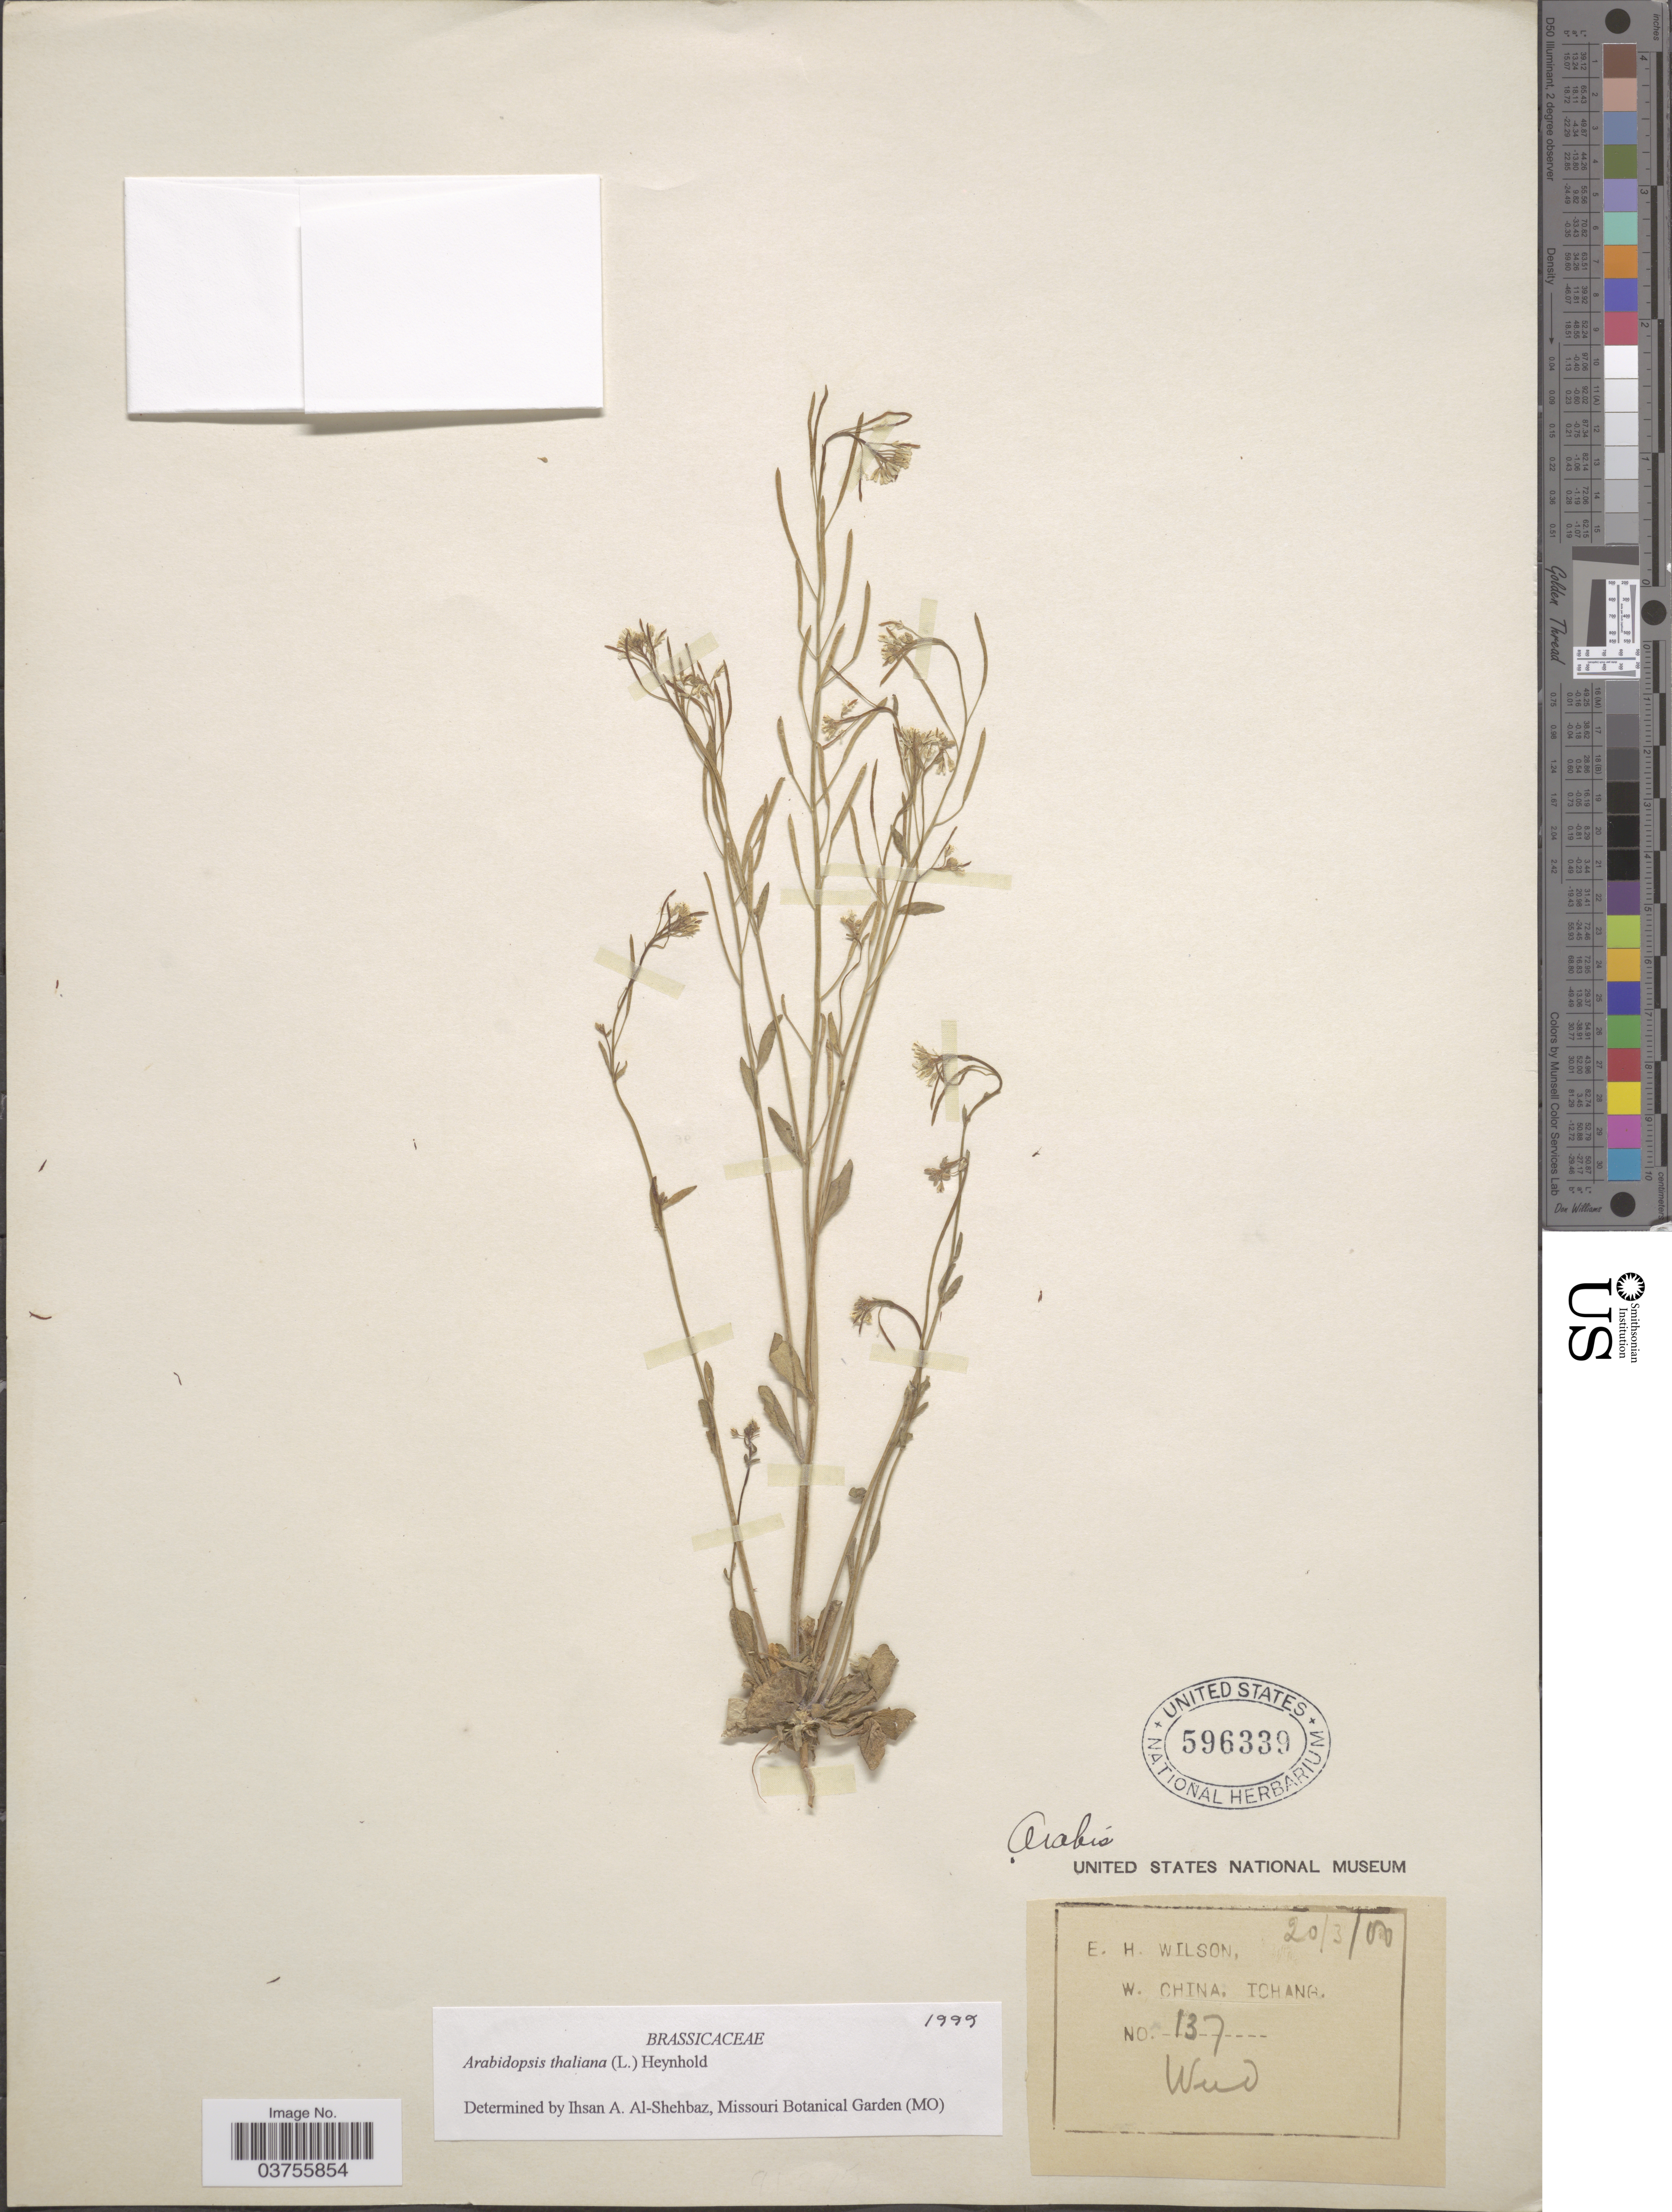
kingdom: Plantae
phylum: Tracheophyta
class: Magnoliopsida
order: Brassicales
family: Brassicaceae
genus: Arabidopsis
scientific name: Arabidopsis thaliana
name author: (L.) Heynh.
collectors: E. Wilson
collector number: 137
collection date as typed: Transcribed d/m/y: 20/3/0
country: China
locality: W. China, Tchang.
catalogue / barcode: US 596339